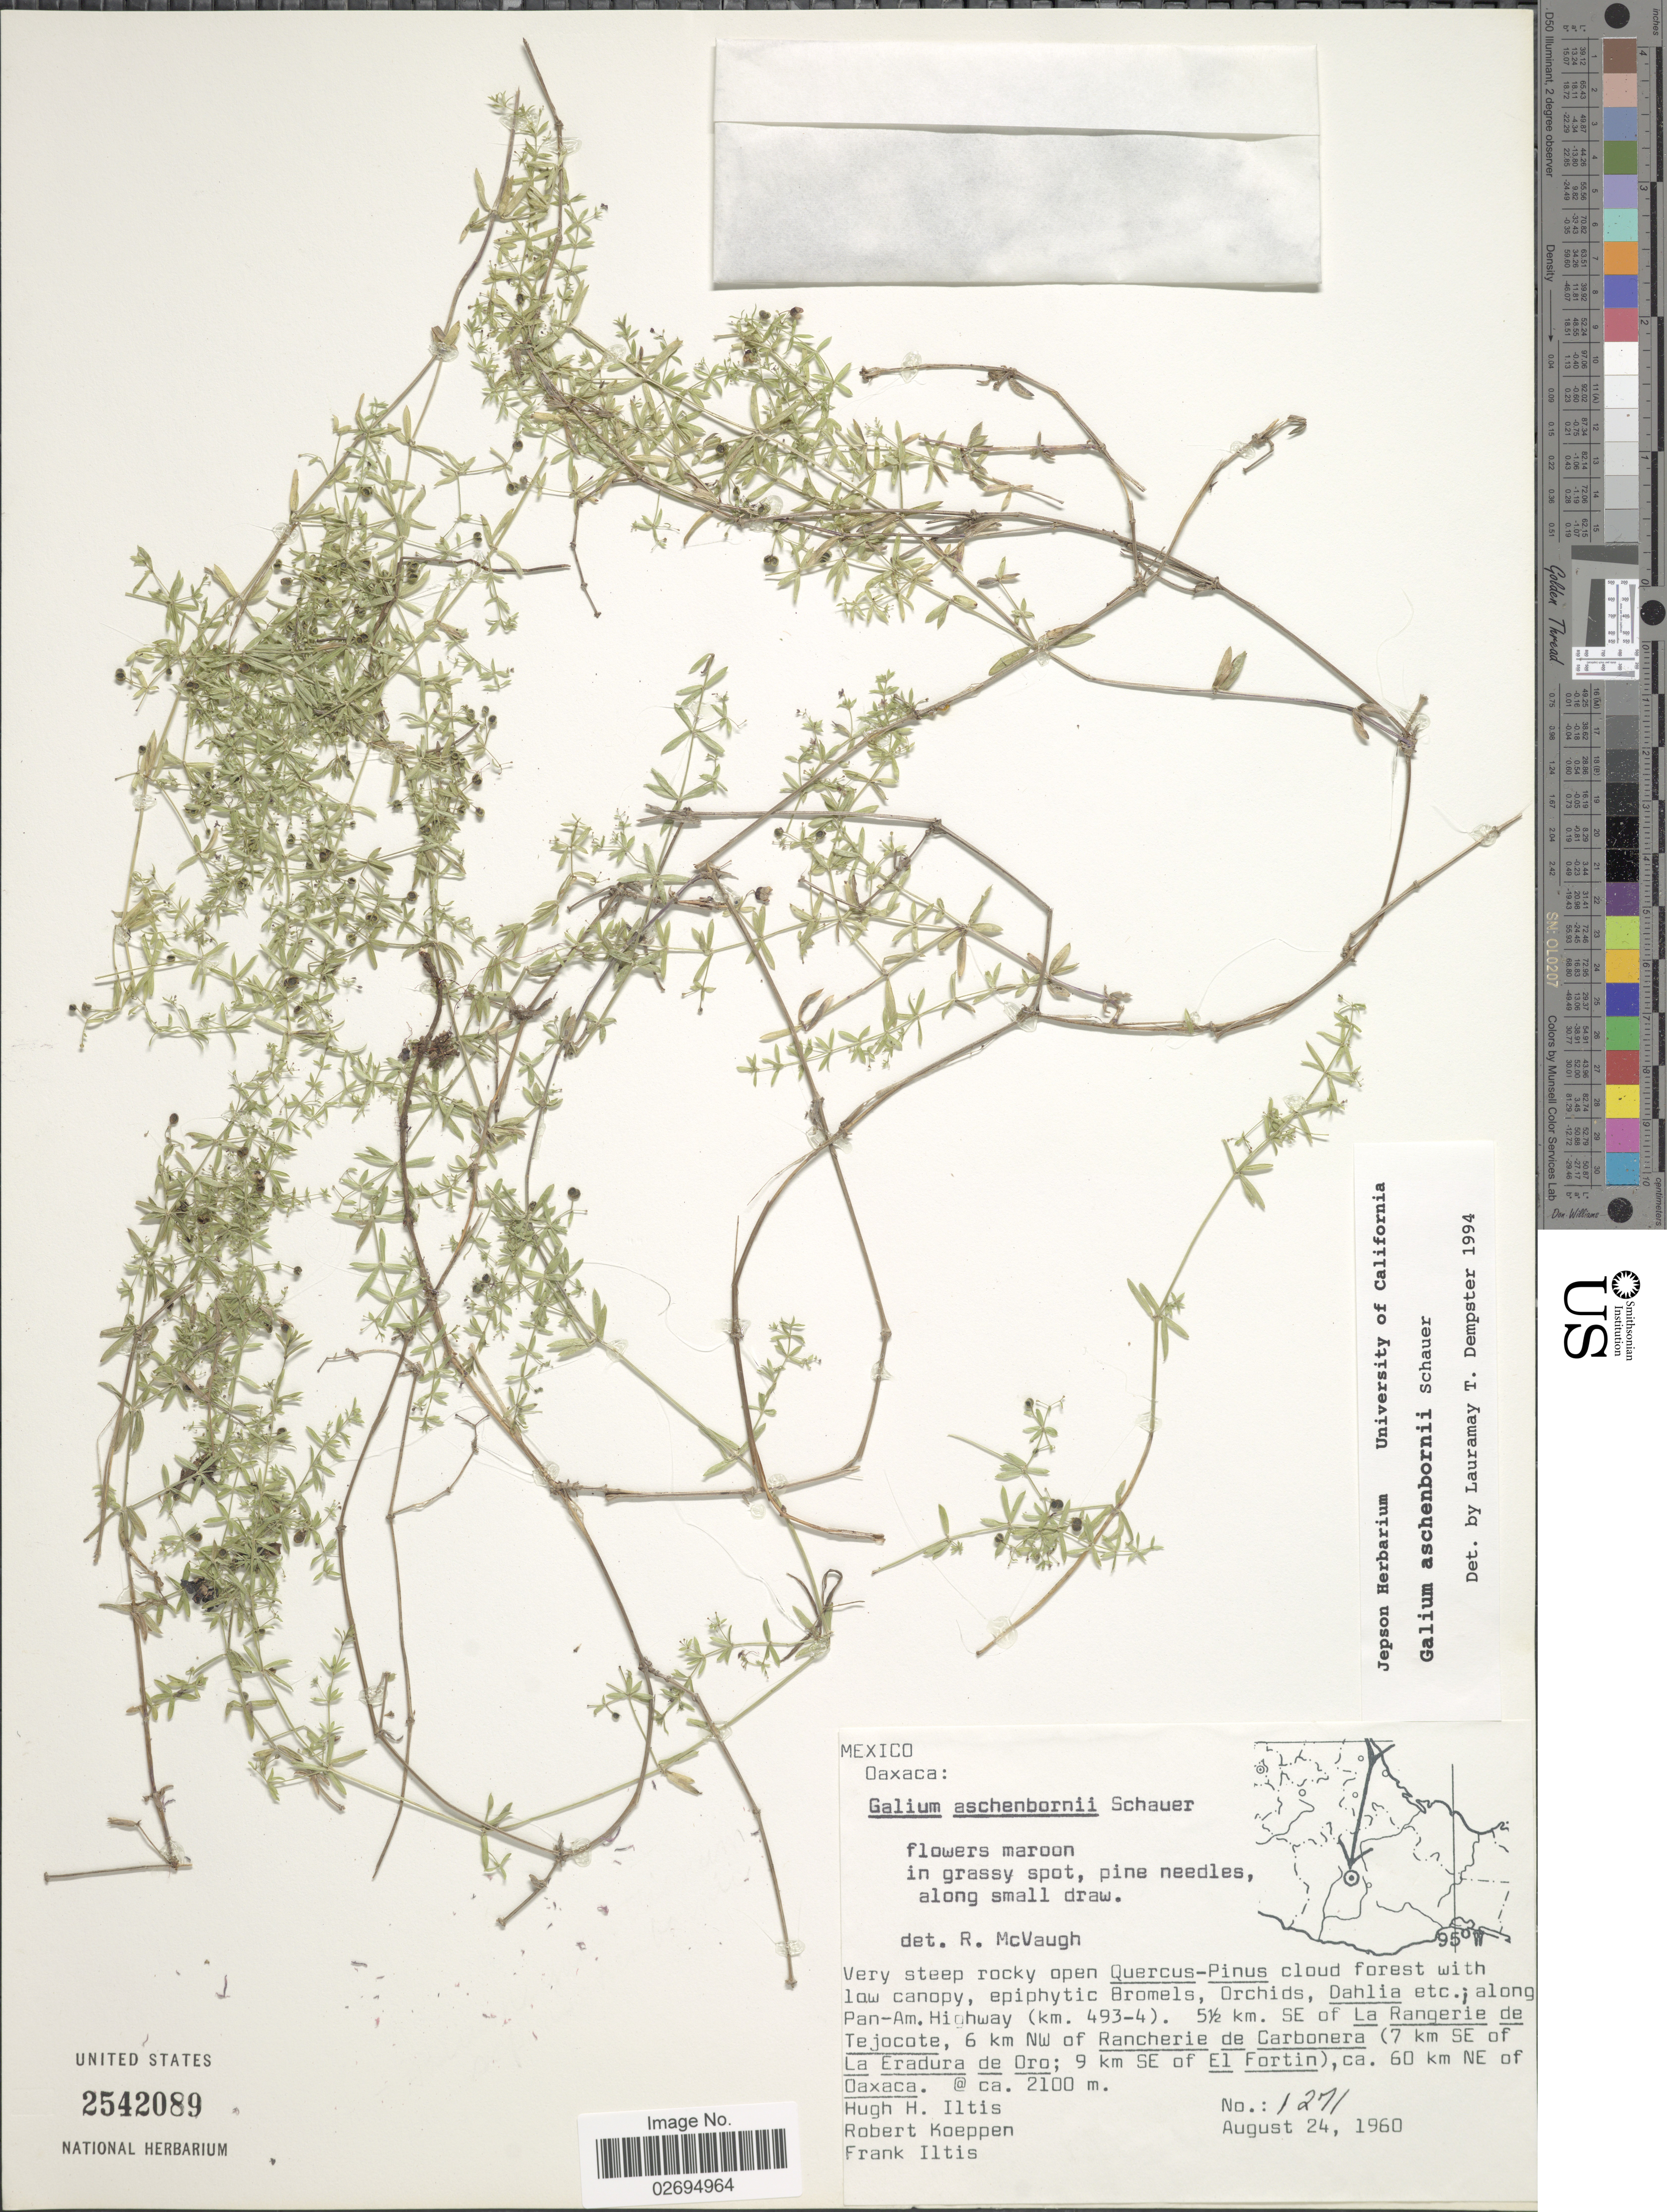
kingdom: Plantae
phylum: Tracheophyta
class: Magnoliopsida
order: Gentianales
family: Rubiaceae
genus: Galium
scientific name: Galium aschenbornii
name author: Schauer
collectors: H. Iltis, R. C. Koeppen & F. S. Iltis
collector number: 1271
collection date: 1960-08-24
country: Mexico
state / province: Oaxaca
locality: Along Pan-Am. Highway (km 493-4). 5½ km SE of La Rangerie de Tejocote, 6 km NW of Rancherie de Carbonera (7 km SE of La Eradura de Oro; 9 km SE of El Fortin), ca. 60 km NE of Oaxaca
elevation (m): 2100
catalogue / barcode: US 2542089